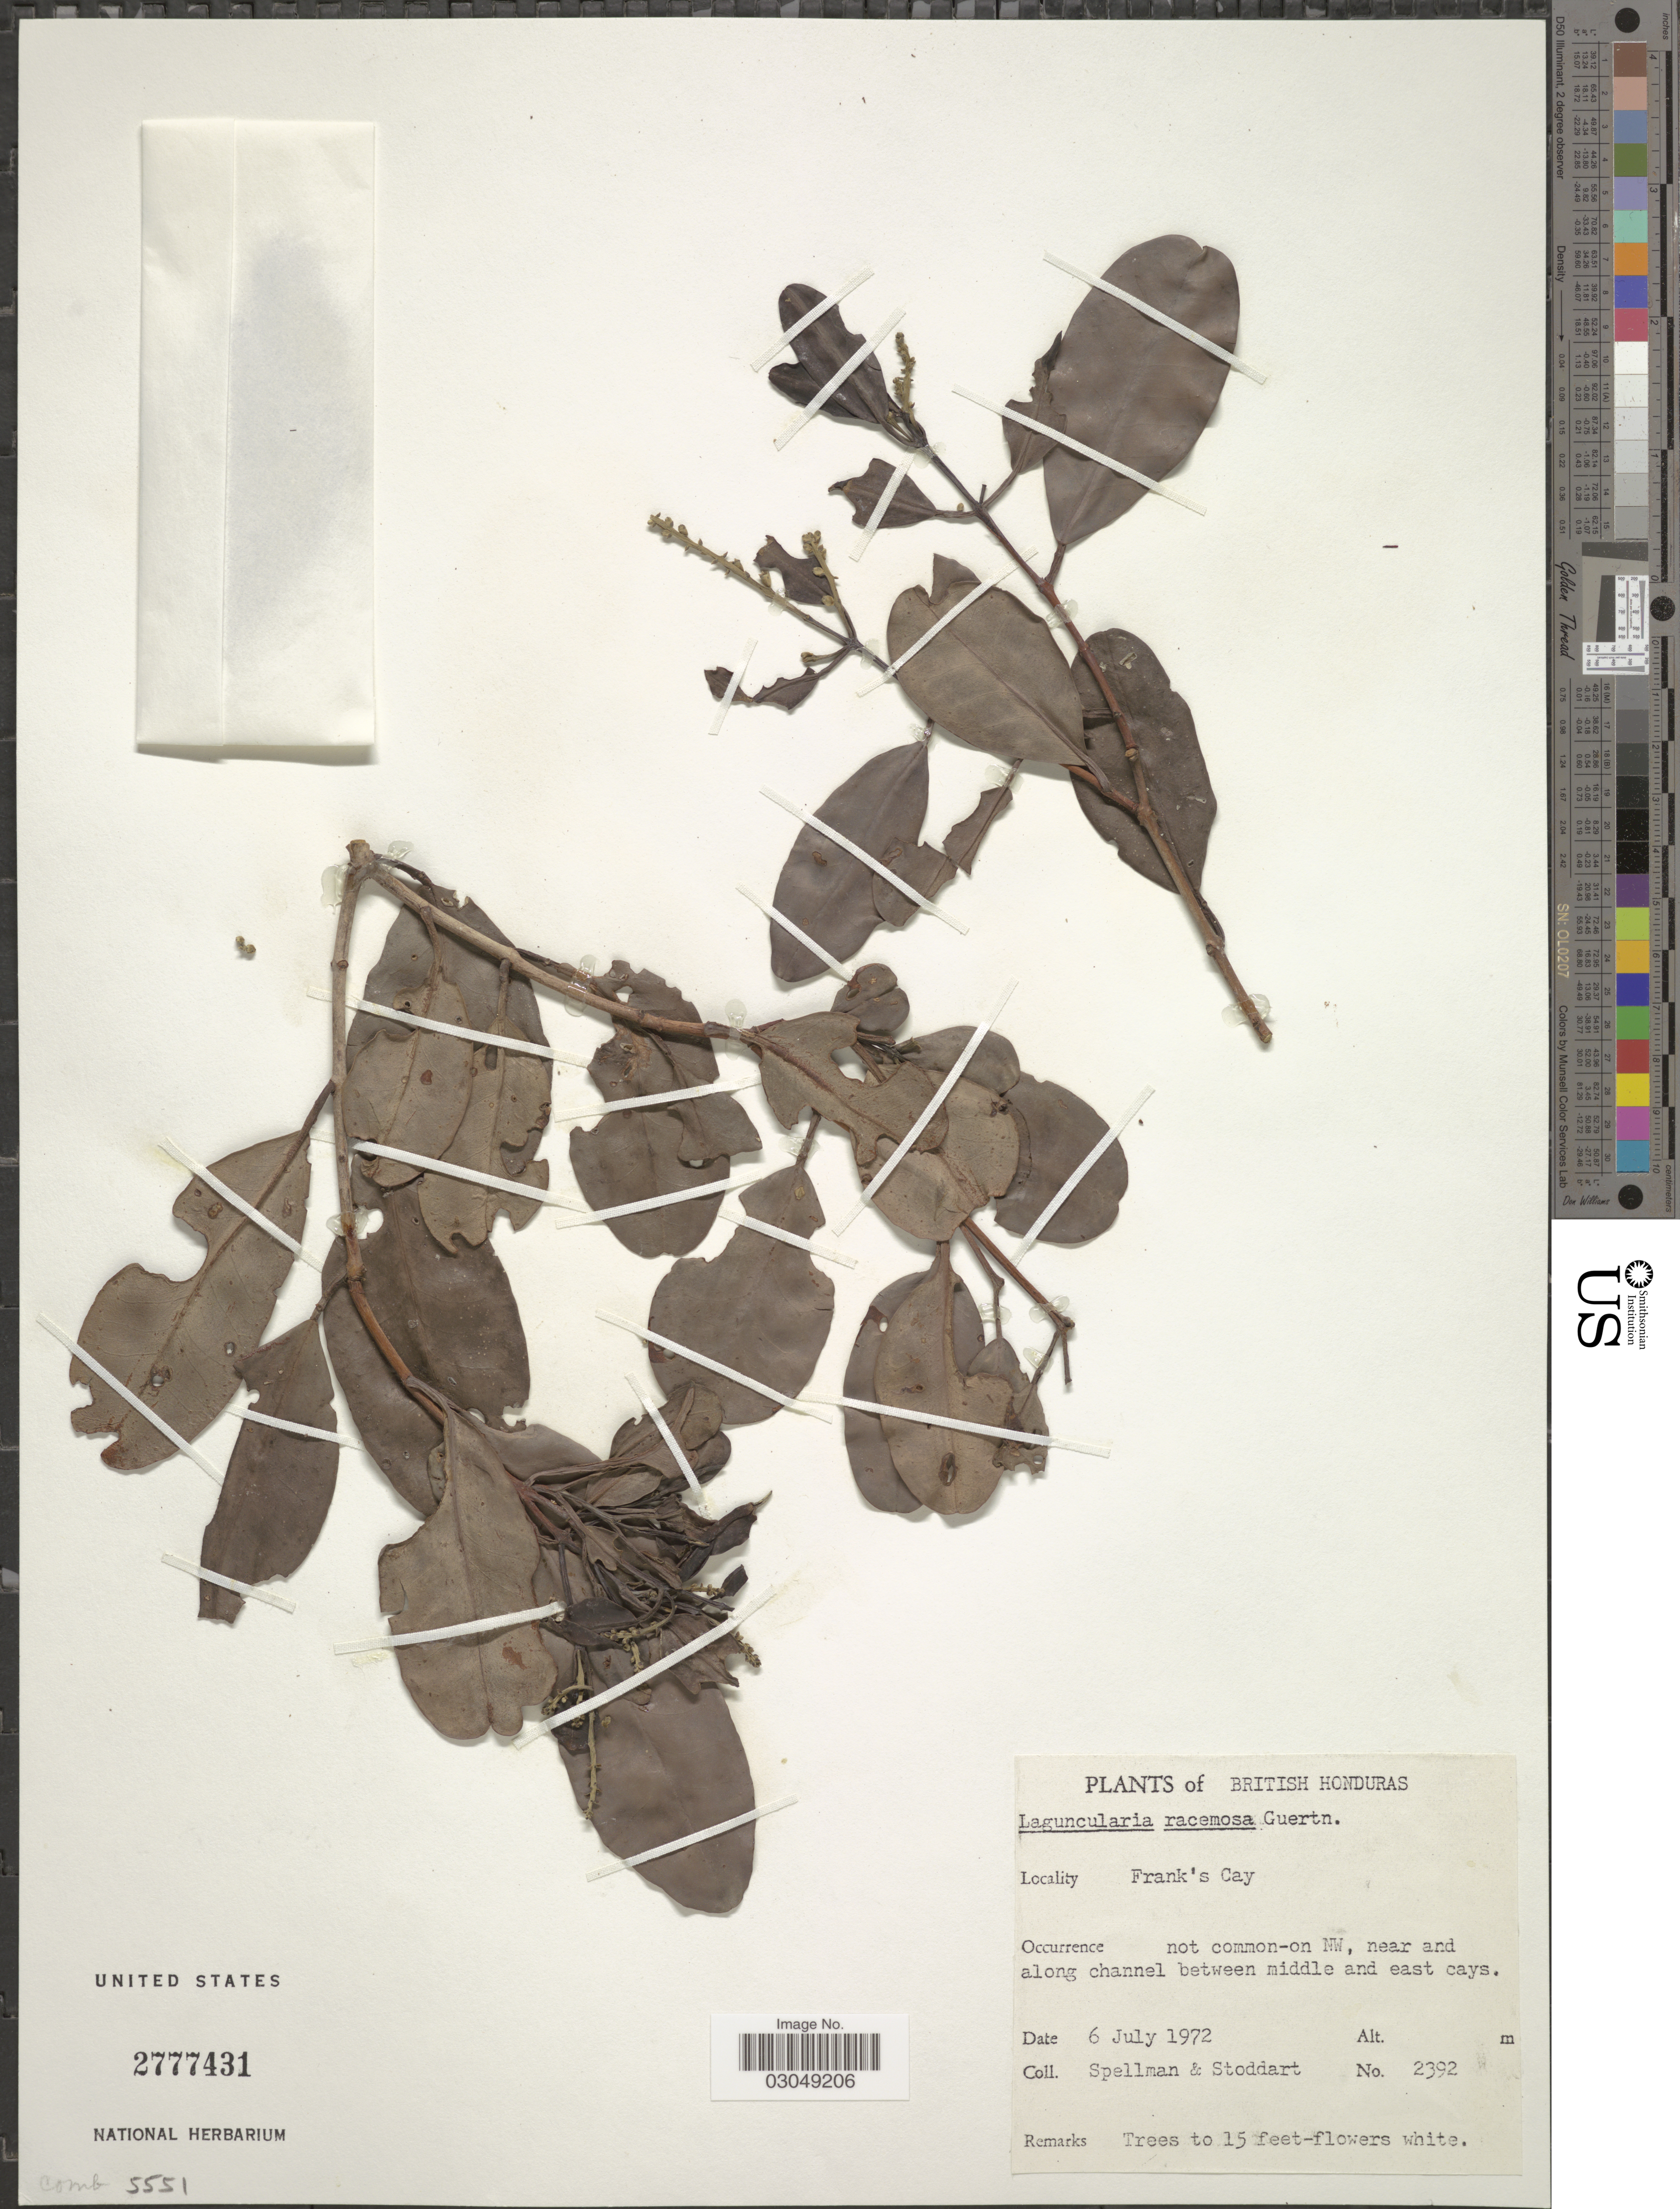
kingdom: Plantae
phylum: Tracheophyta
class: Magnoliopsida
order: Myrtales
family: Combretaceae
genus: Laguncularia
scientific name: Laguncularia racemosa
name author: (L.) C.F. Gaertn.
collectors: Spellman, -- & -. Stoddart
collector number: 2392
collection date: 1972-07-06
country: Belize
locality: British Honduras. Frank's Cay.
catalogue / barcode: US 2777431